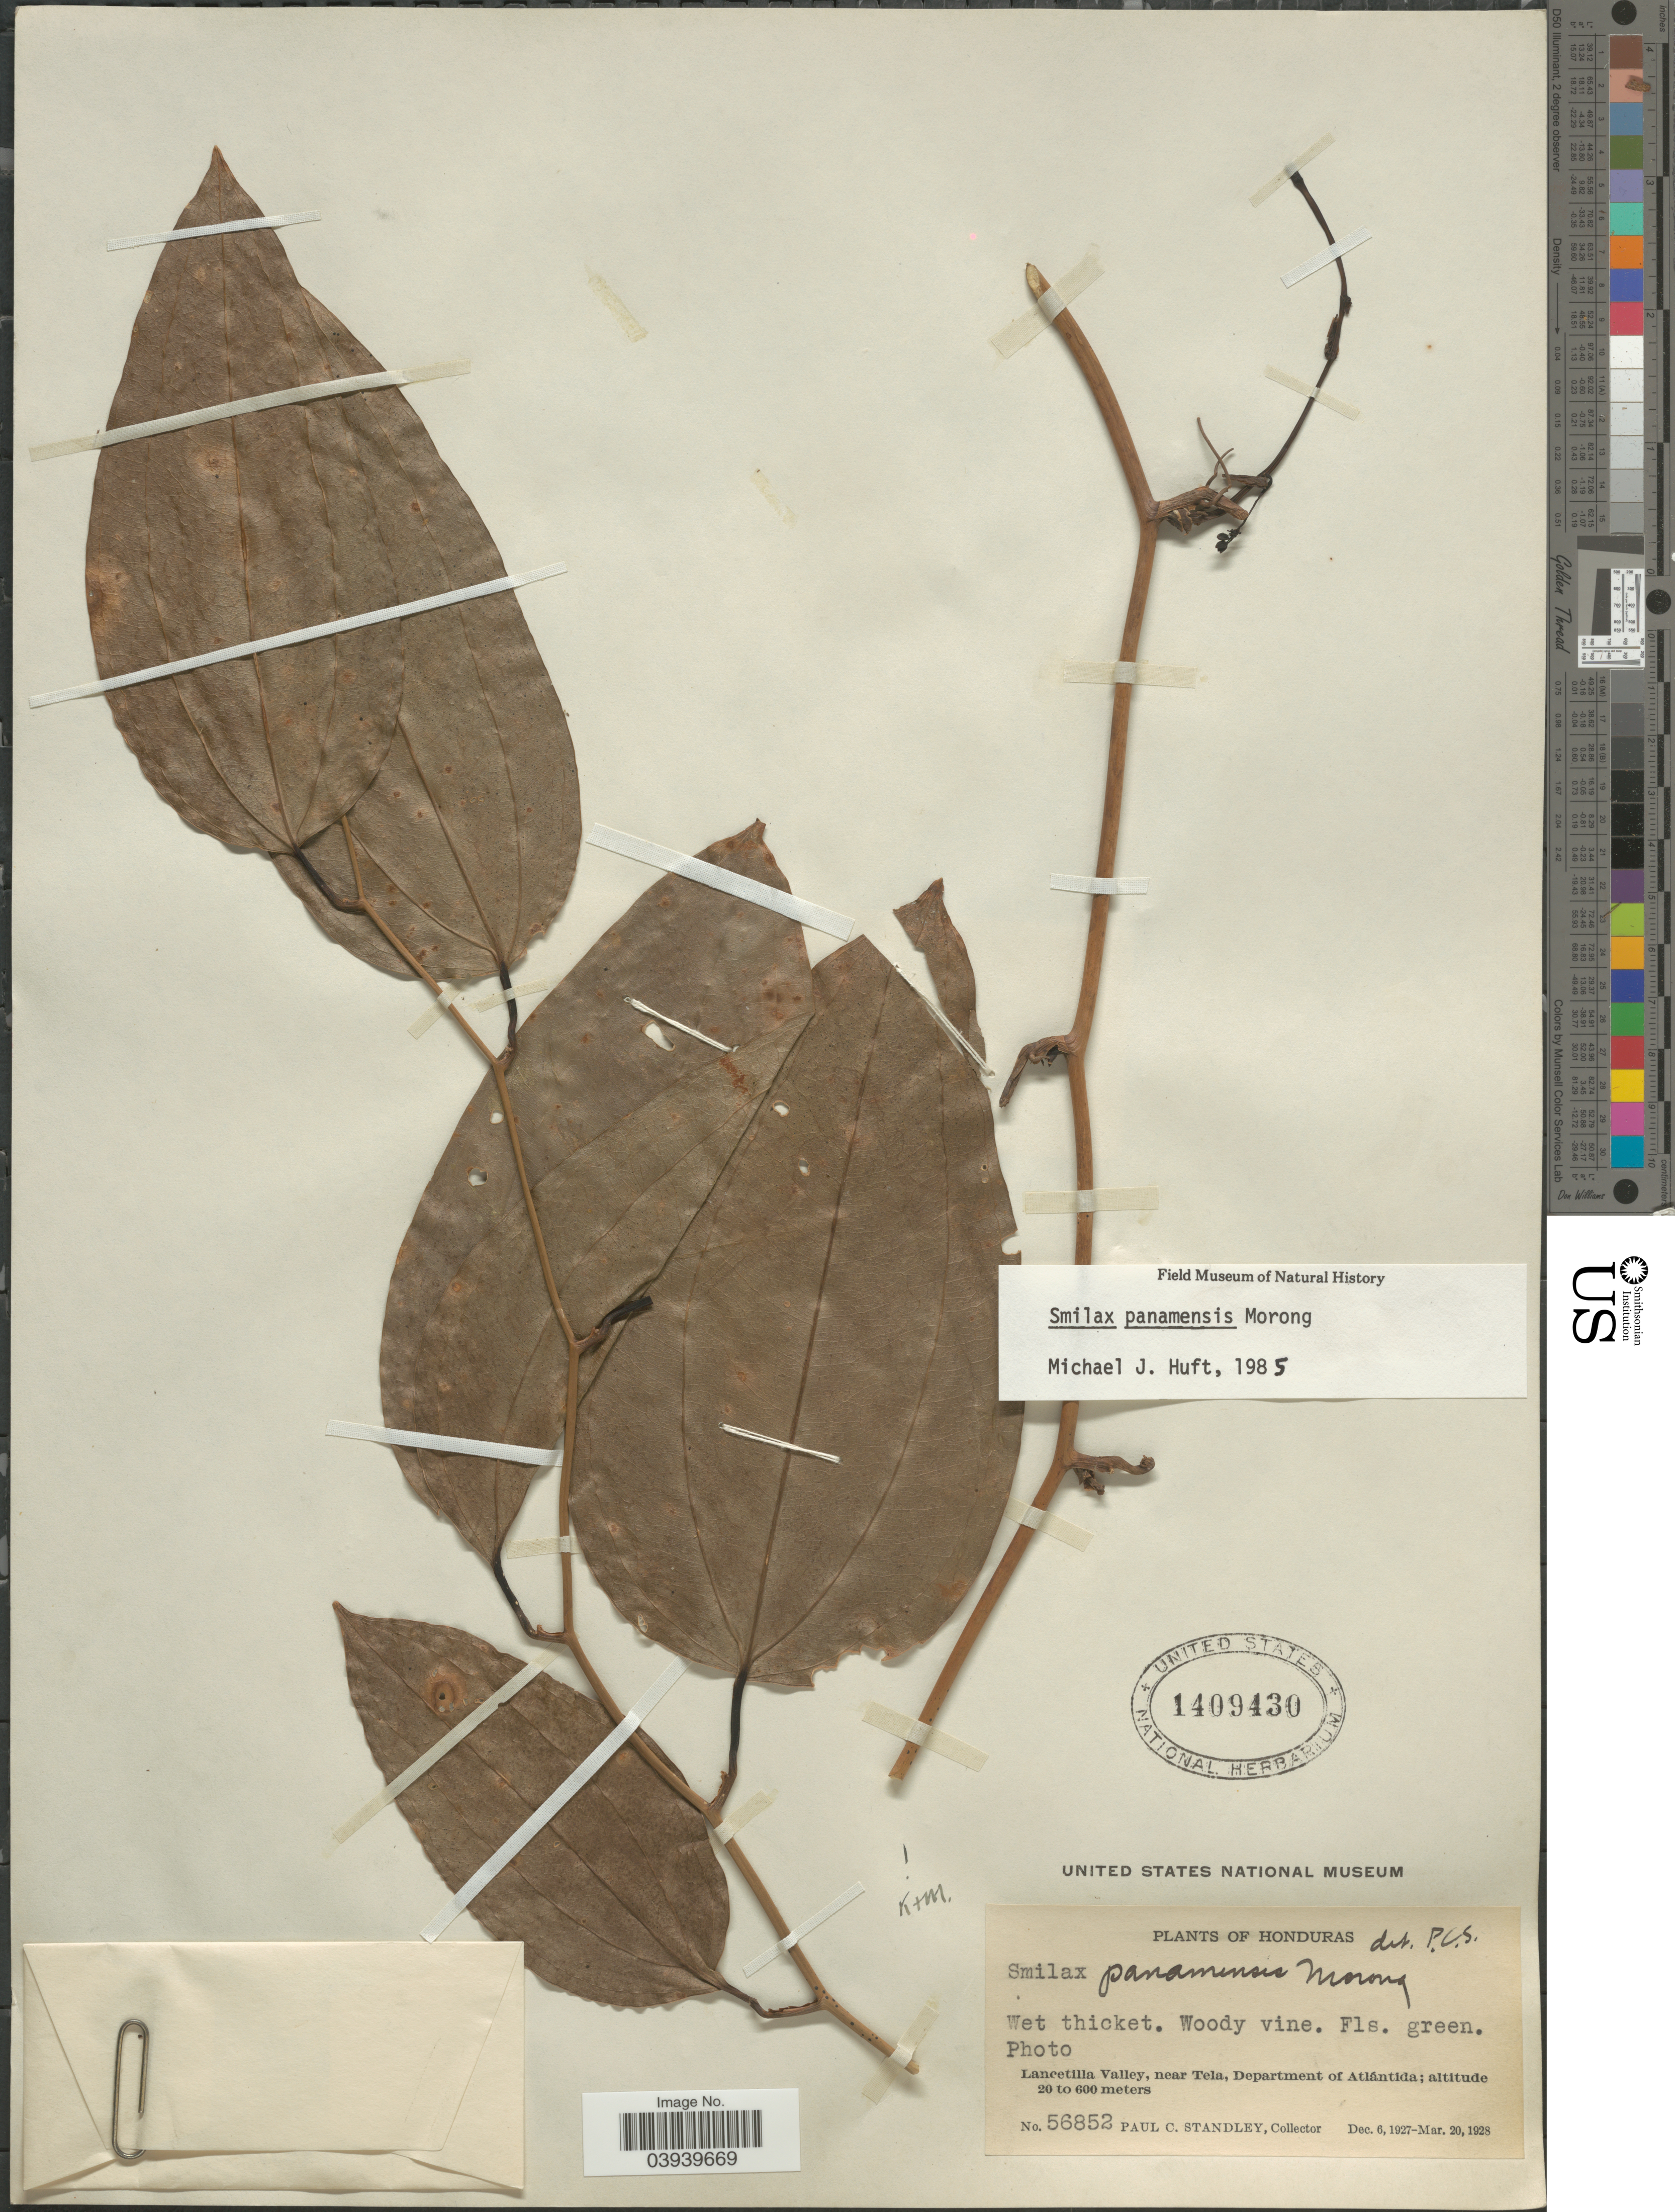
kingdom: Plantae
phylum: Tracheophyta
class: Liliopsida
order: Liliales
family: Smilacaceae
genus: Smilax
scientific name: Smilax panamensis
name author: Morong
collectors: P. C. Standley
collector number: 56852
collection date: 1927-12-06/1928-03-20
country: Honduras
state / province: Atlantida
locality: Lancetilla Valley, near Tela, Department of Atlántida.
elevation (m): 20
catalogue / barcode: US 1409430